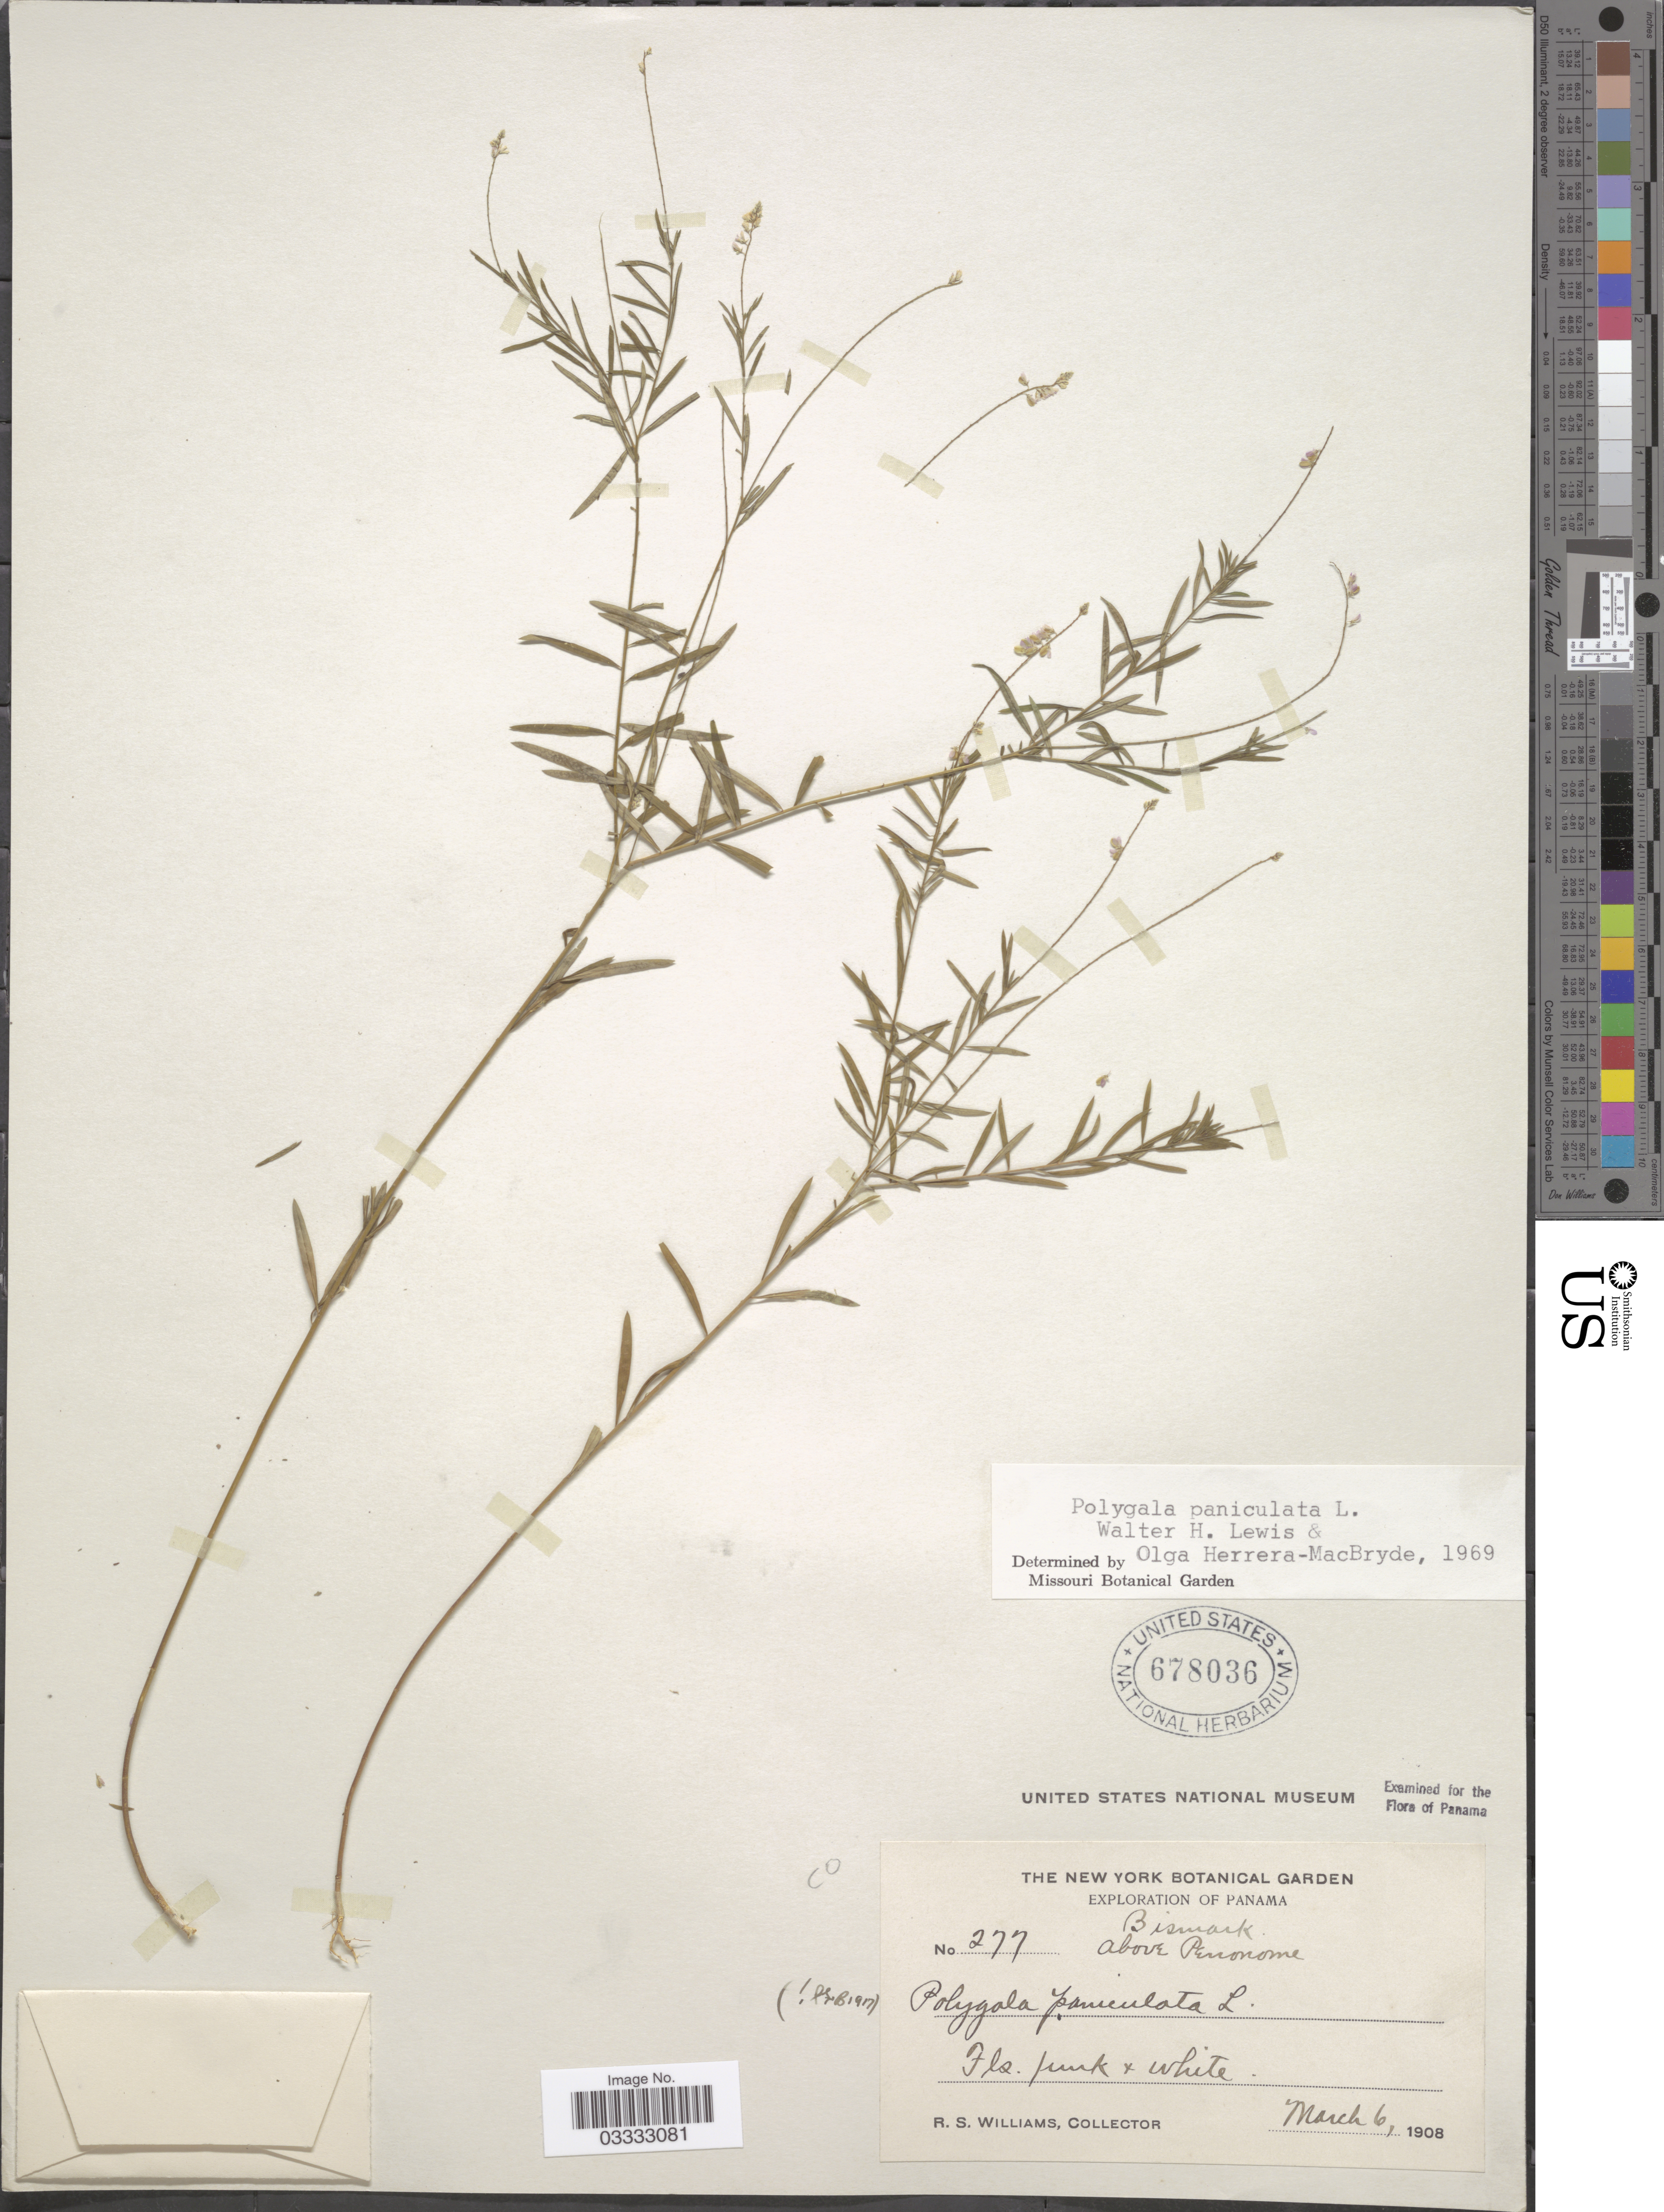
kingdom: Plantae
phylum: Tracheophyta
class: Magnoliopsida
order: Fabales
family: Polygalaceae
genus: Polygala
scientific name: Polygala paniculata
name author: L.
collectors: R. S. Williams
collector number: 277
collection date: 1908-03-06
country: Panama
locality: Bismark above Penonome.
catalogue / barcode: US 678036